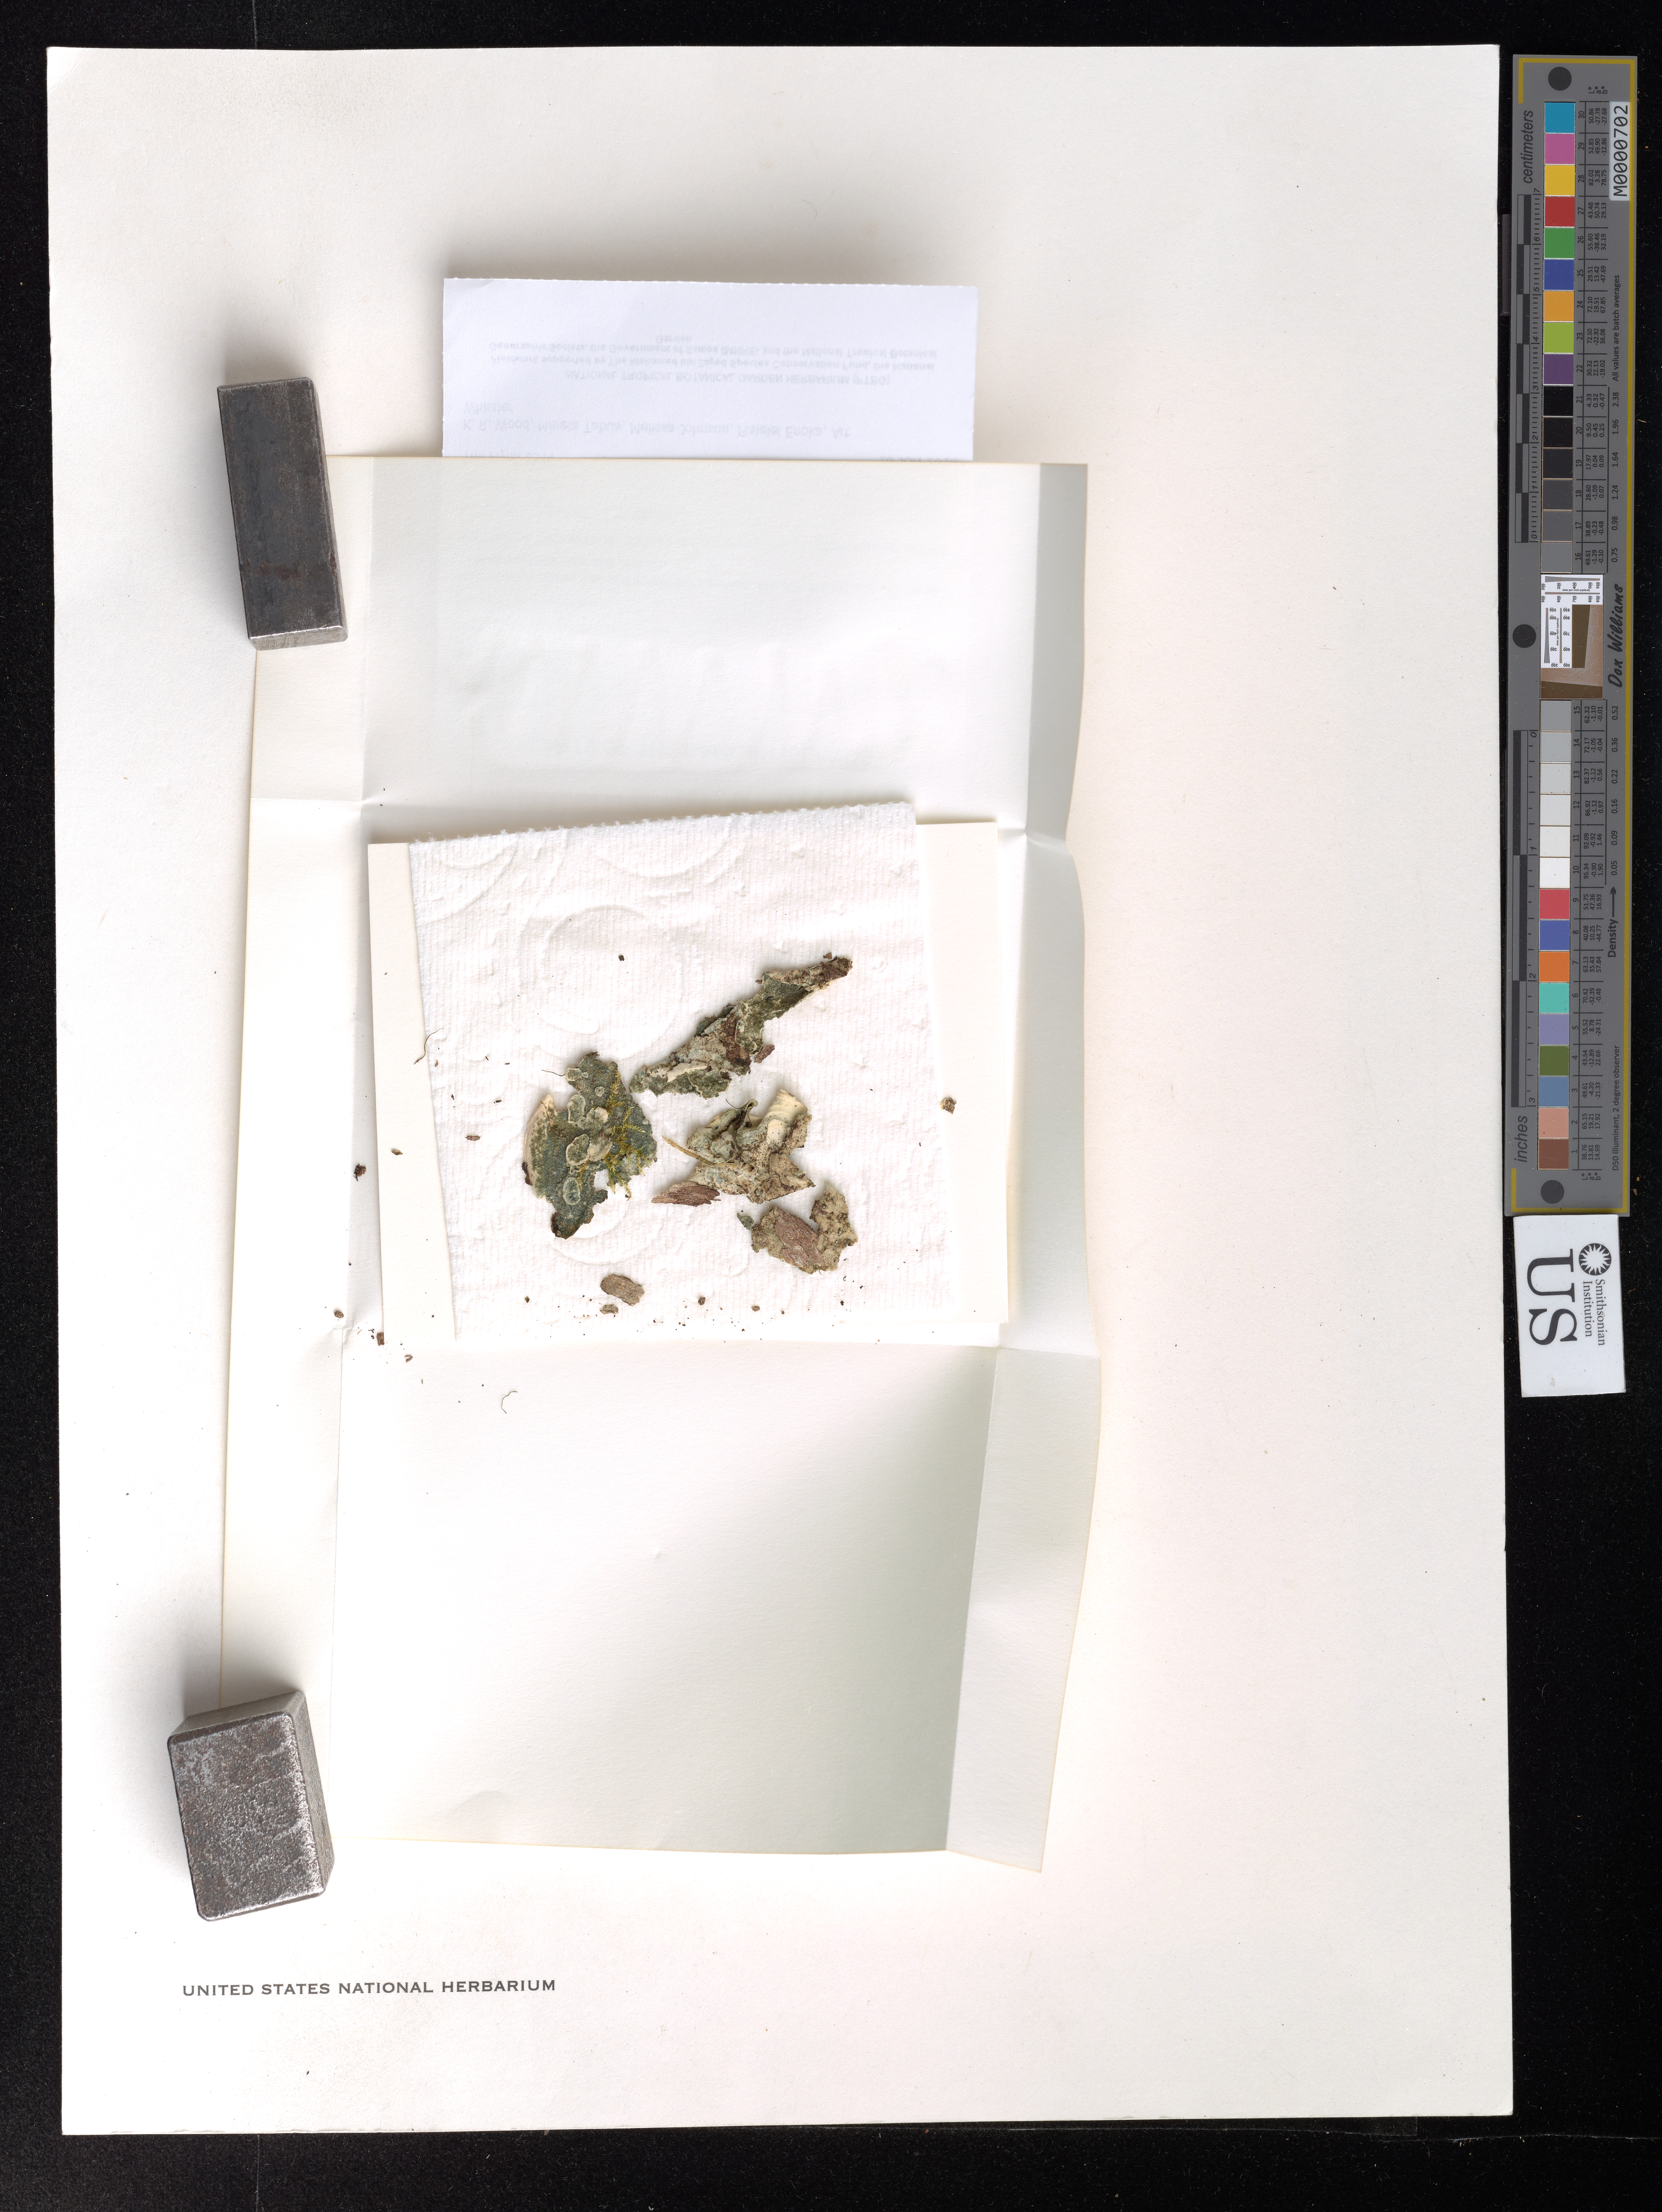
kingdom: Fungi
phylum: Basidiomycota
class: Agaricomycetes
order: Agaricales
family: Hygrophoraceae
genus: Dictyonema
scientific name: Dictyonema sp.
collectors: T. W. Flynn, K. R. Wood, M. Tabua, M. Johnson, F. Enoka & A. Whistler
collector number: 8544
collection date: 2016-06-18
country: Samoa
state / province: Gagaifomauga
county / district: Savaii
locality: Mt. Matavanu crater rim.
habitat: Metrosideros dominated forest w/ Fagraea, Meryta, Melastoma. All trees clothed in bryophytes and orchids.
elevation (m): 660